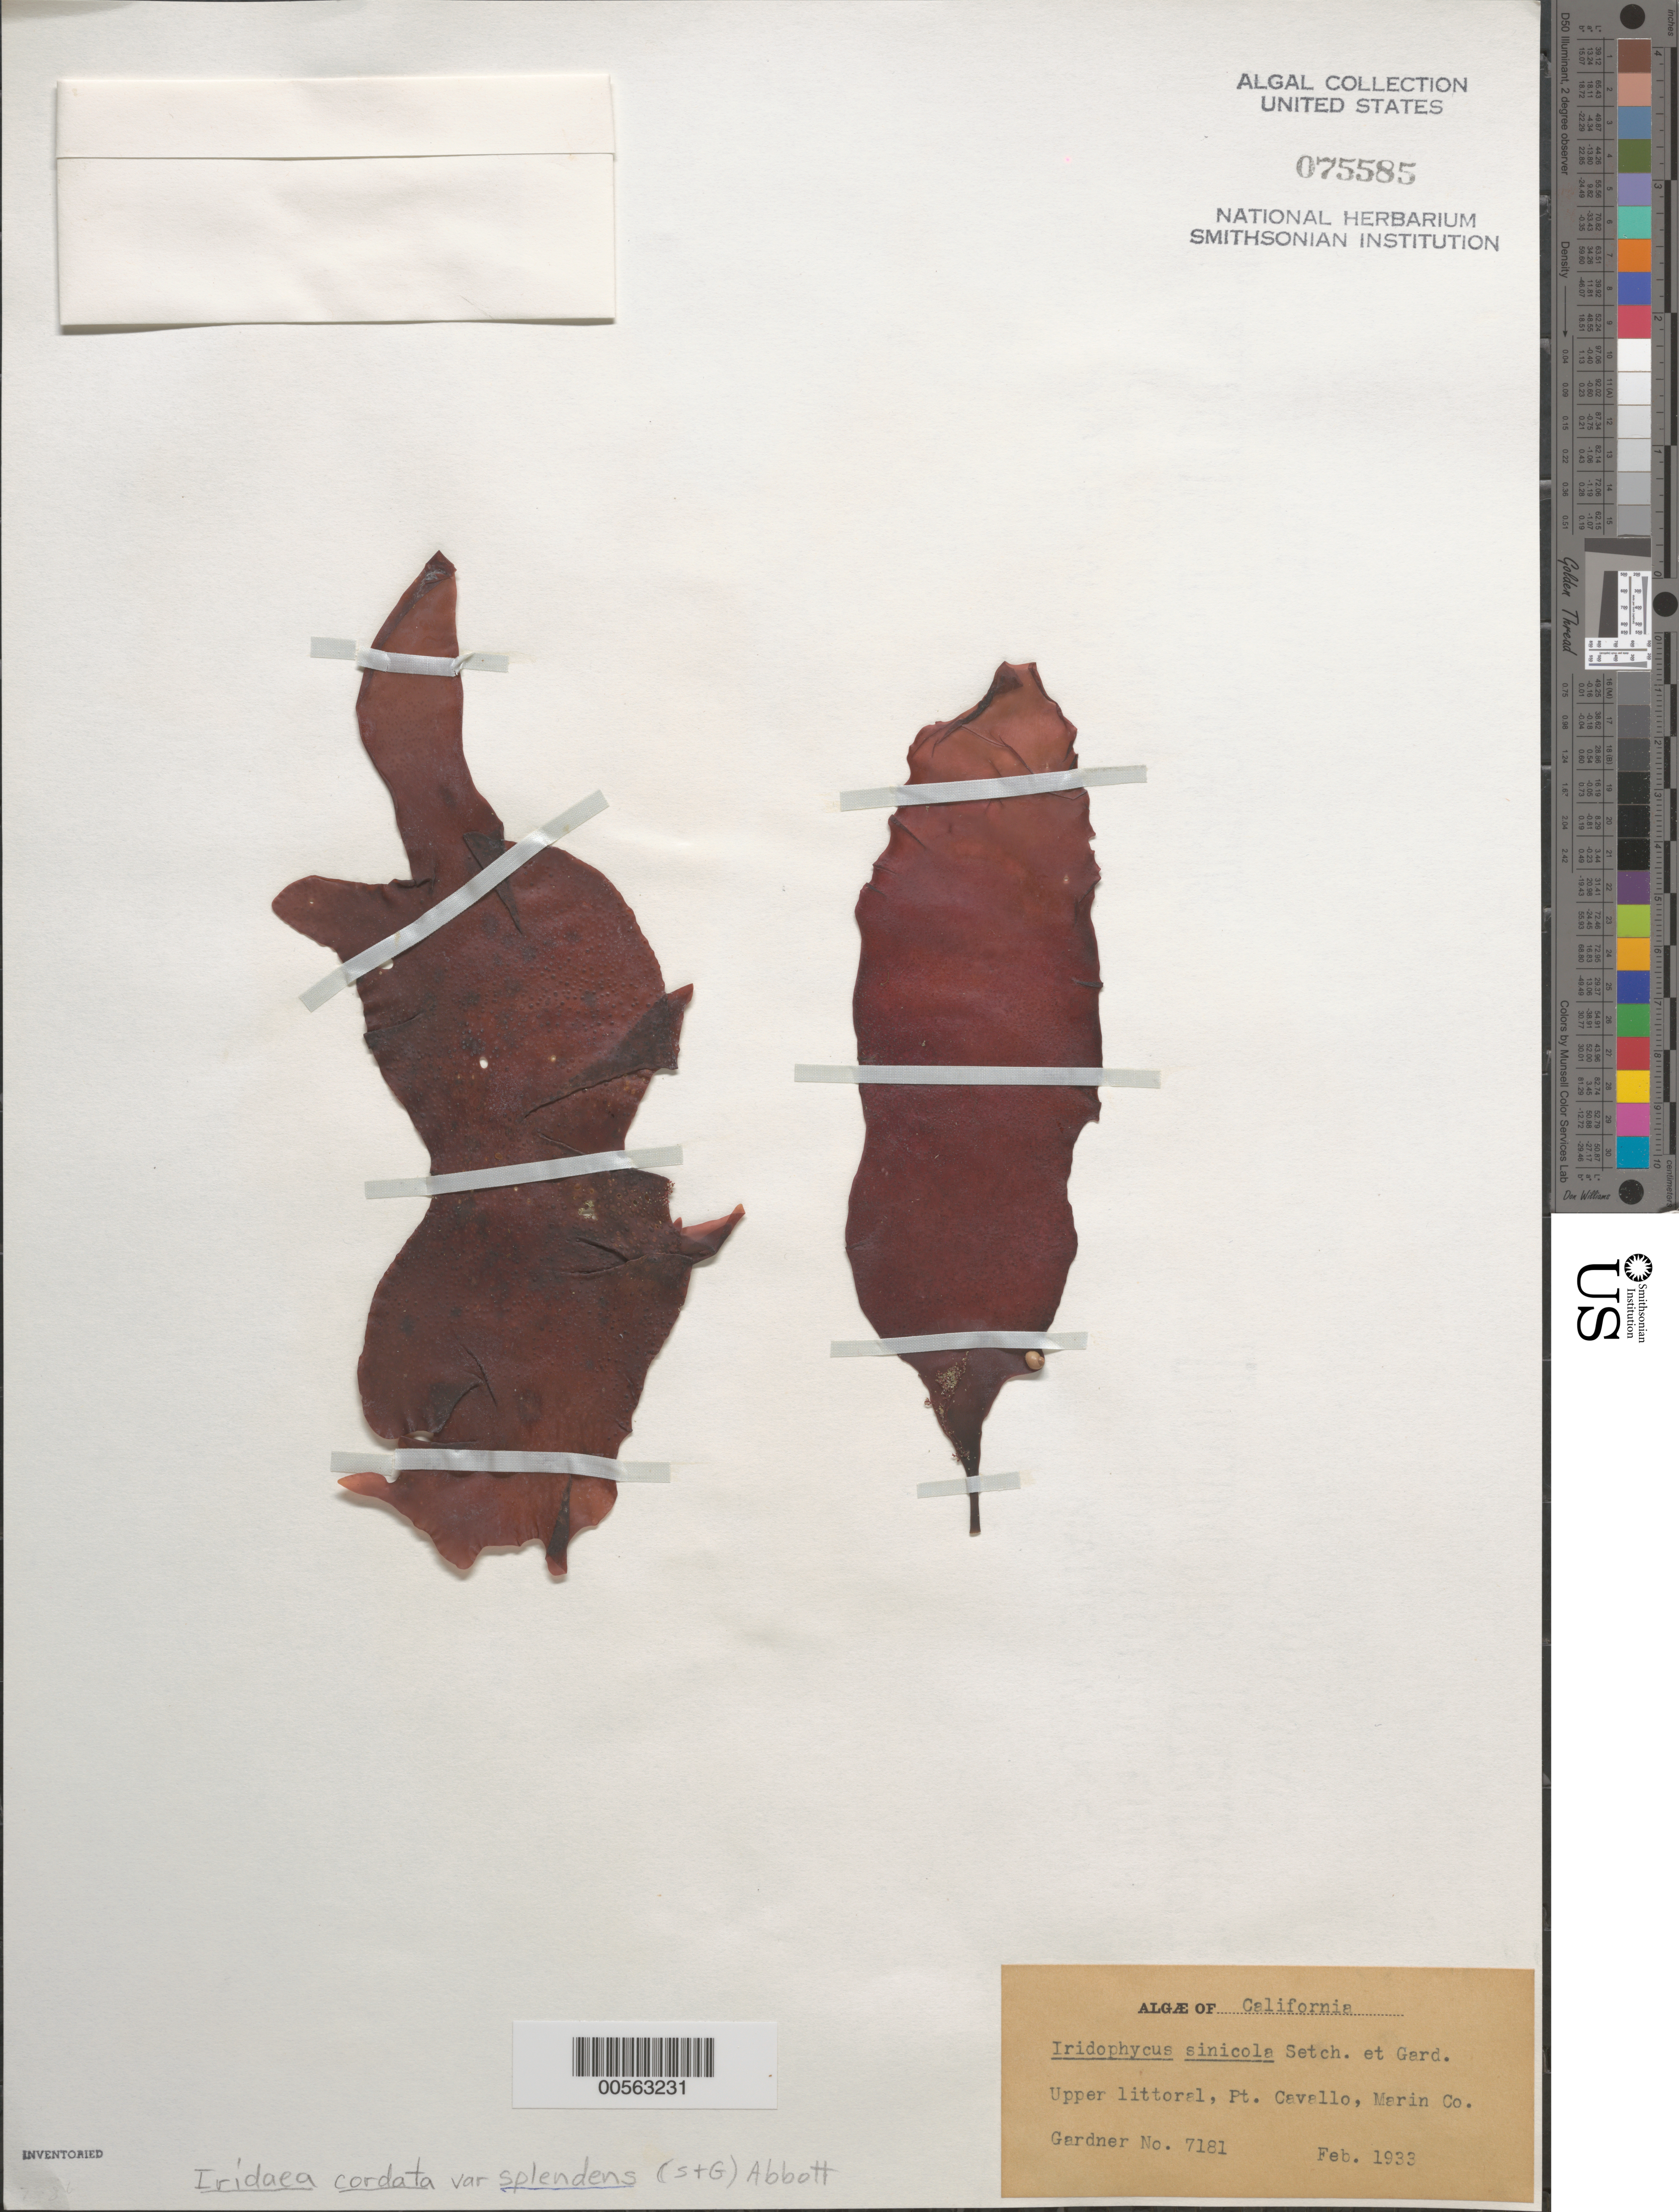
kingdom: Plantae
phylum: Rhodophyta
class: Florideophyceae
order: Gigartinales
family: Gigartinaceae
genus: Iridaea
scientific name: Iridaea cordata var. splendens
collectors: N. Gardner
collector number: NLG 7181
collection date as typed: Feb 1933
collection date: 1933-02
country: United States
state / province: California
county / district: Marin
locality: Point Cavallo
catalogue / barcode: US 75585